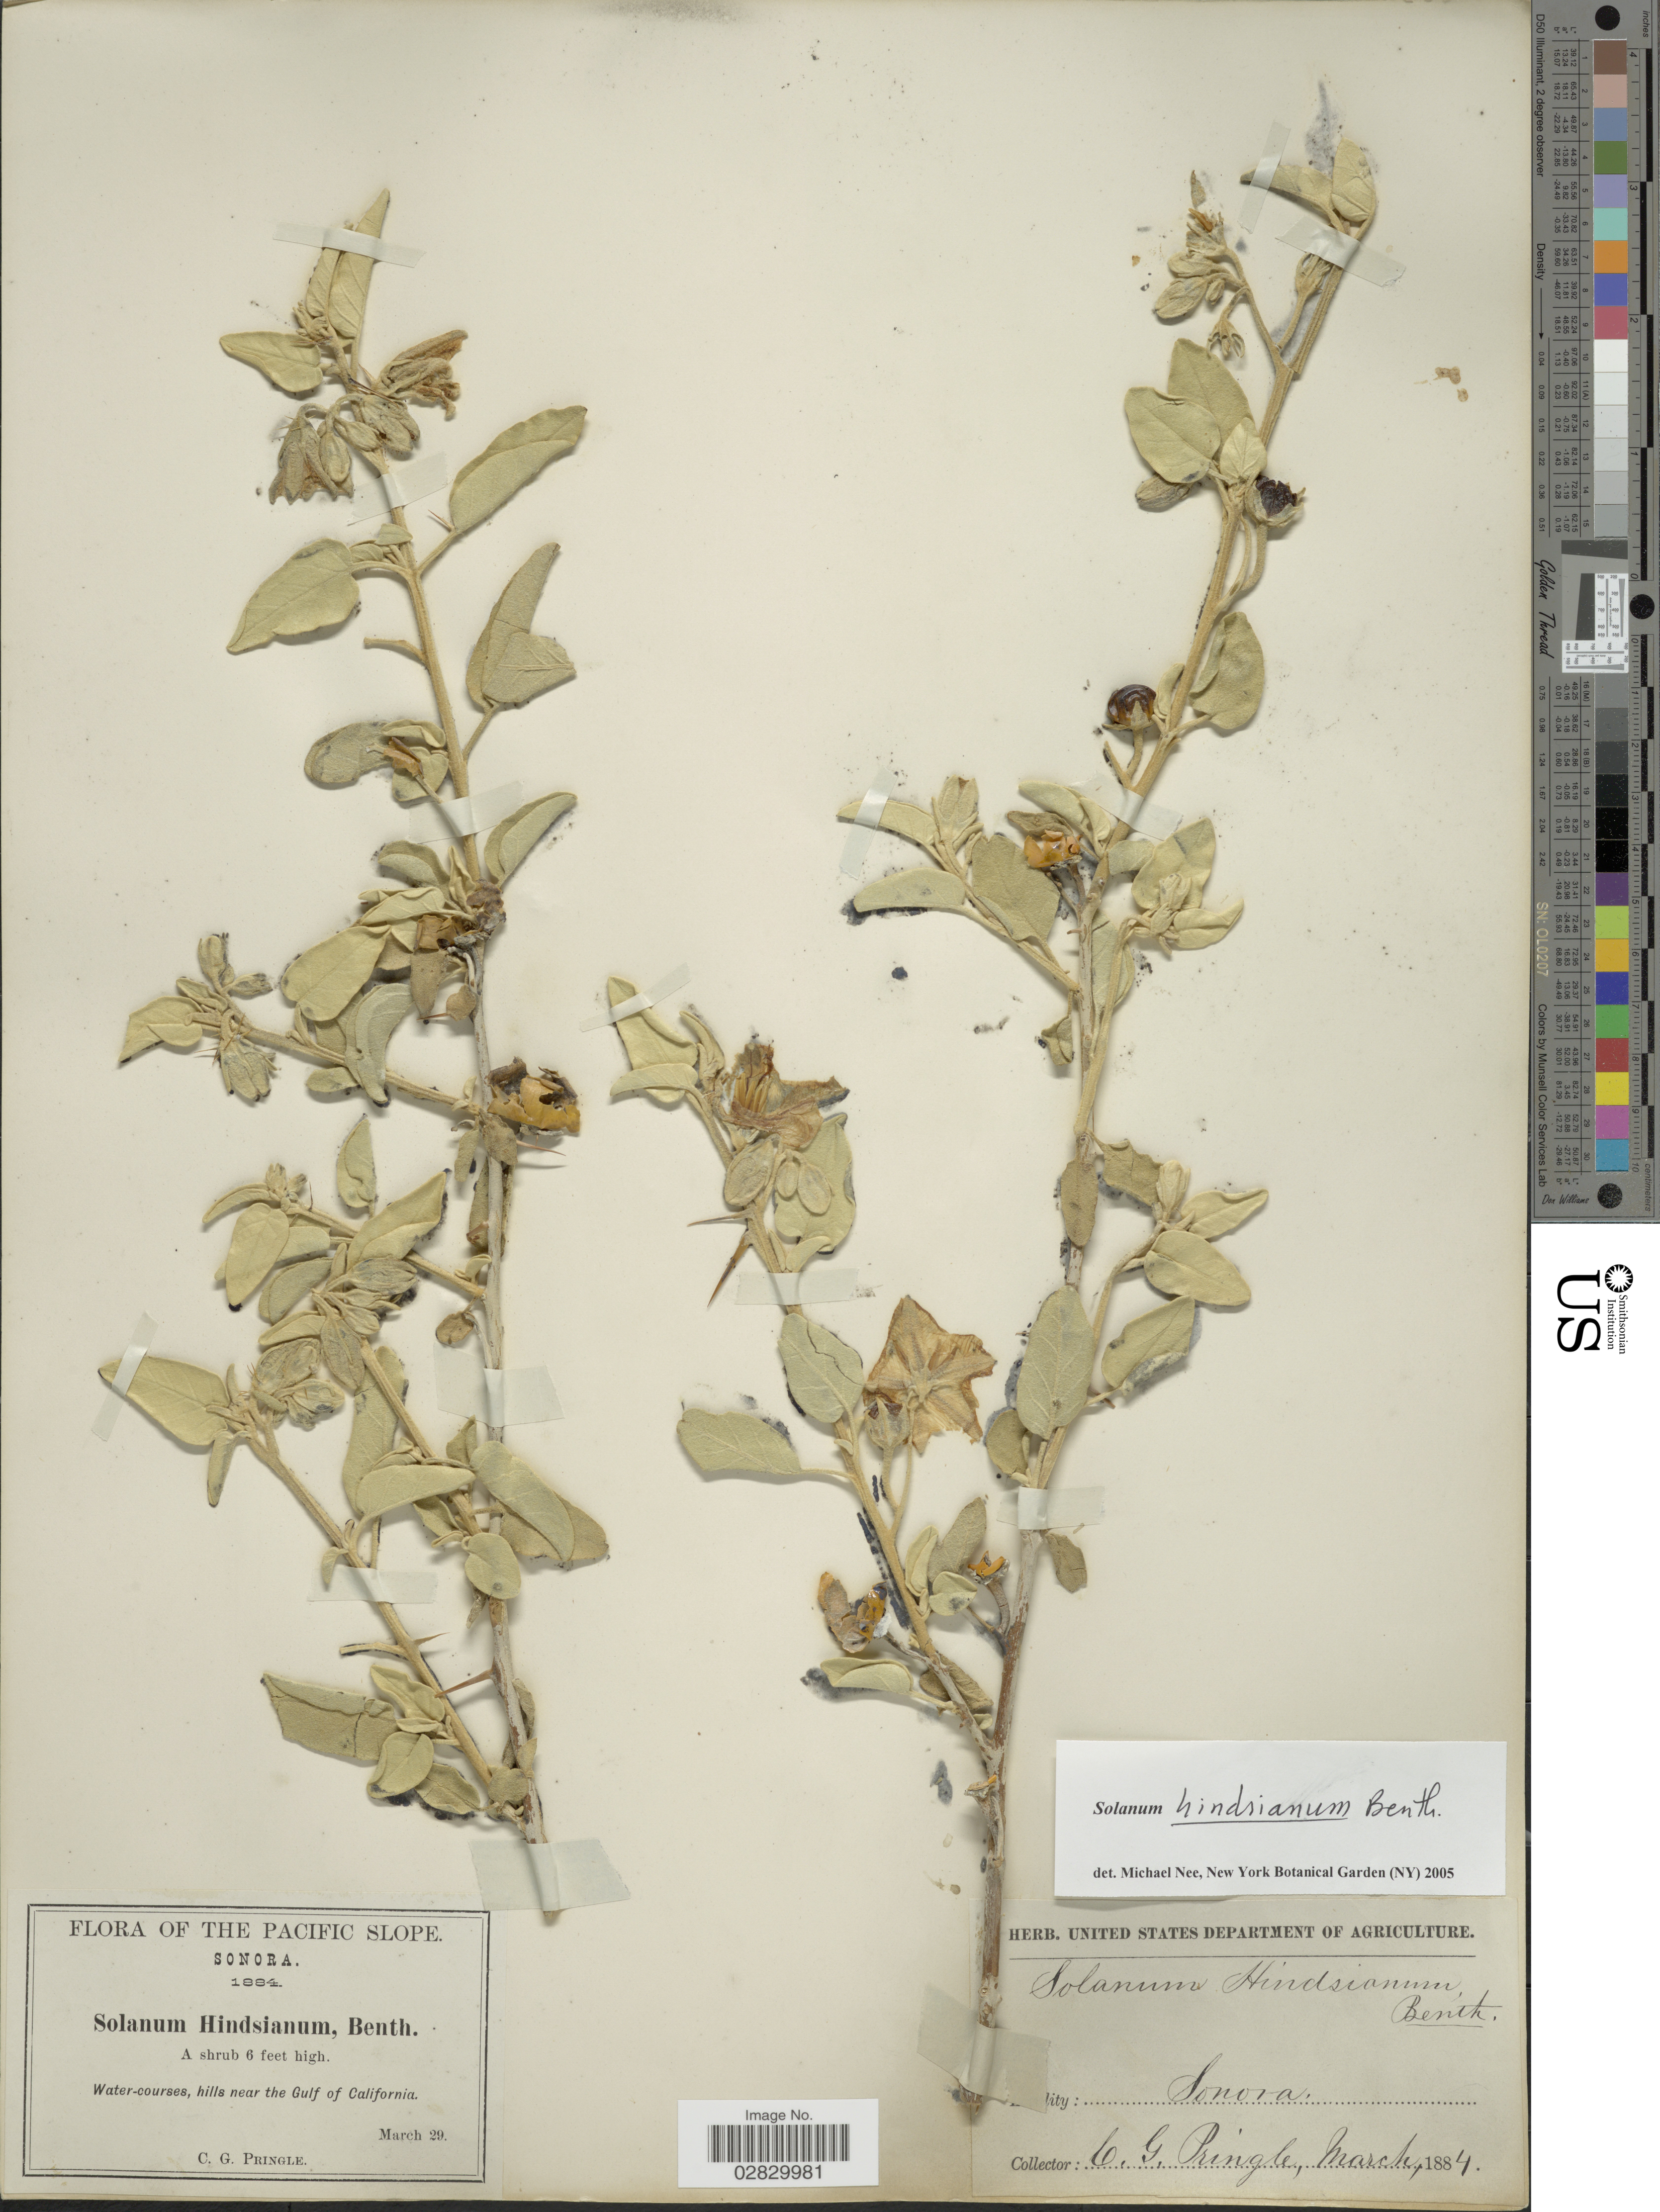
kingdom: Plantae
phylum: Tracheophyta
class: Magnoliopsida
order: Solanales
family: Solanaceae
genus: Solanum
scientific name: Solanum hindsianum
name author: Benth.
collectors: C. G. Pringle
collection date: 1884-03-29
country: Mexico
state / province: Sonora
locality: The Pacific Slope, Water-courses, hills near the Gulf of California.